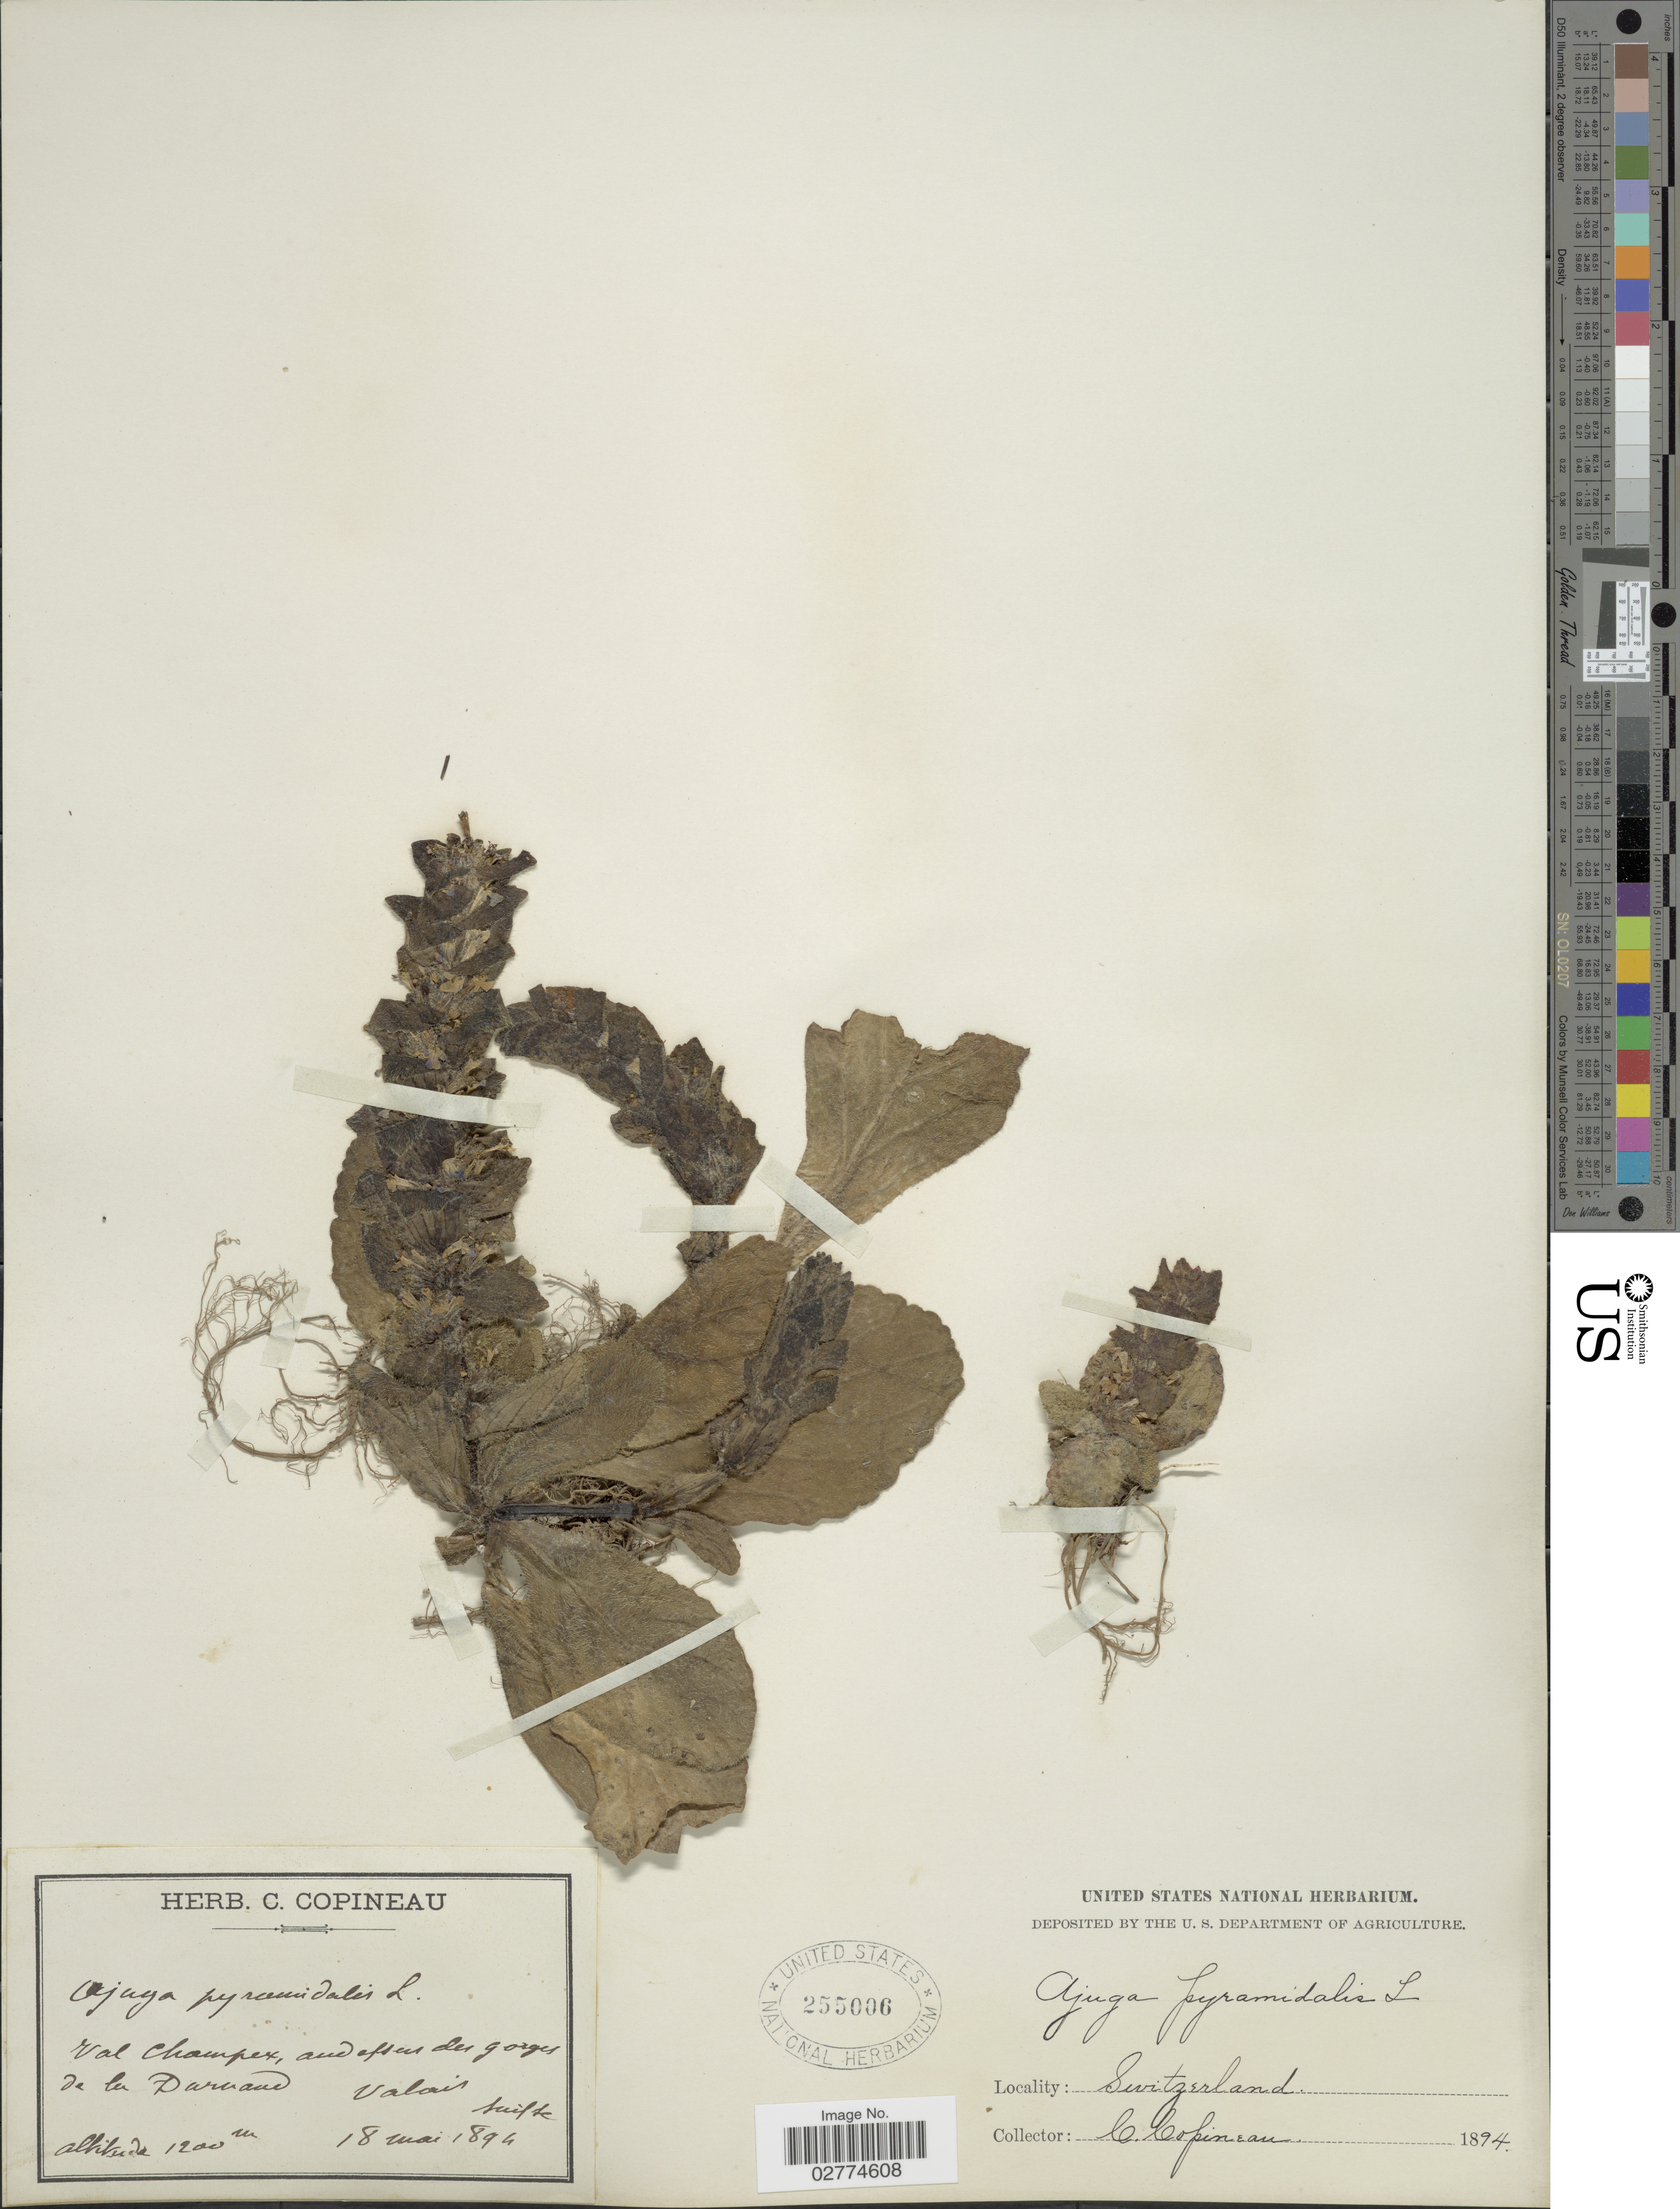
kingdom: Plantae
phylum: Tracheophyta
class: Magnoliopsida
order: Lamiales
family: Lamiaceae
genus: Ajuga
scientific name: Ajuga pyramidalis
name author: L.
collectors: C. Copineau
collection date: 1894-05-18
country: Switzerland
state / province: Valais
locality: Val champex, and afsus des gorges de la Durnand. Suisse.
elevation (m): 1200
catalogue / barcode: US 255006